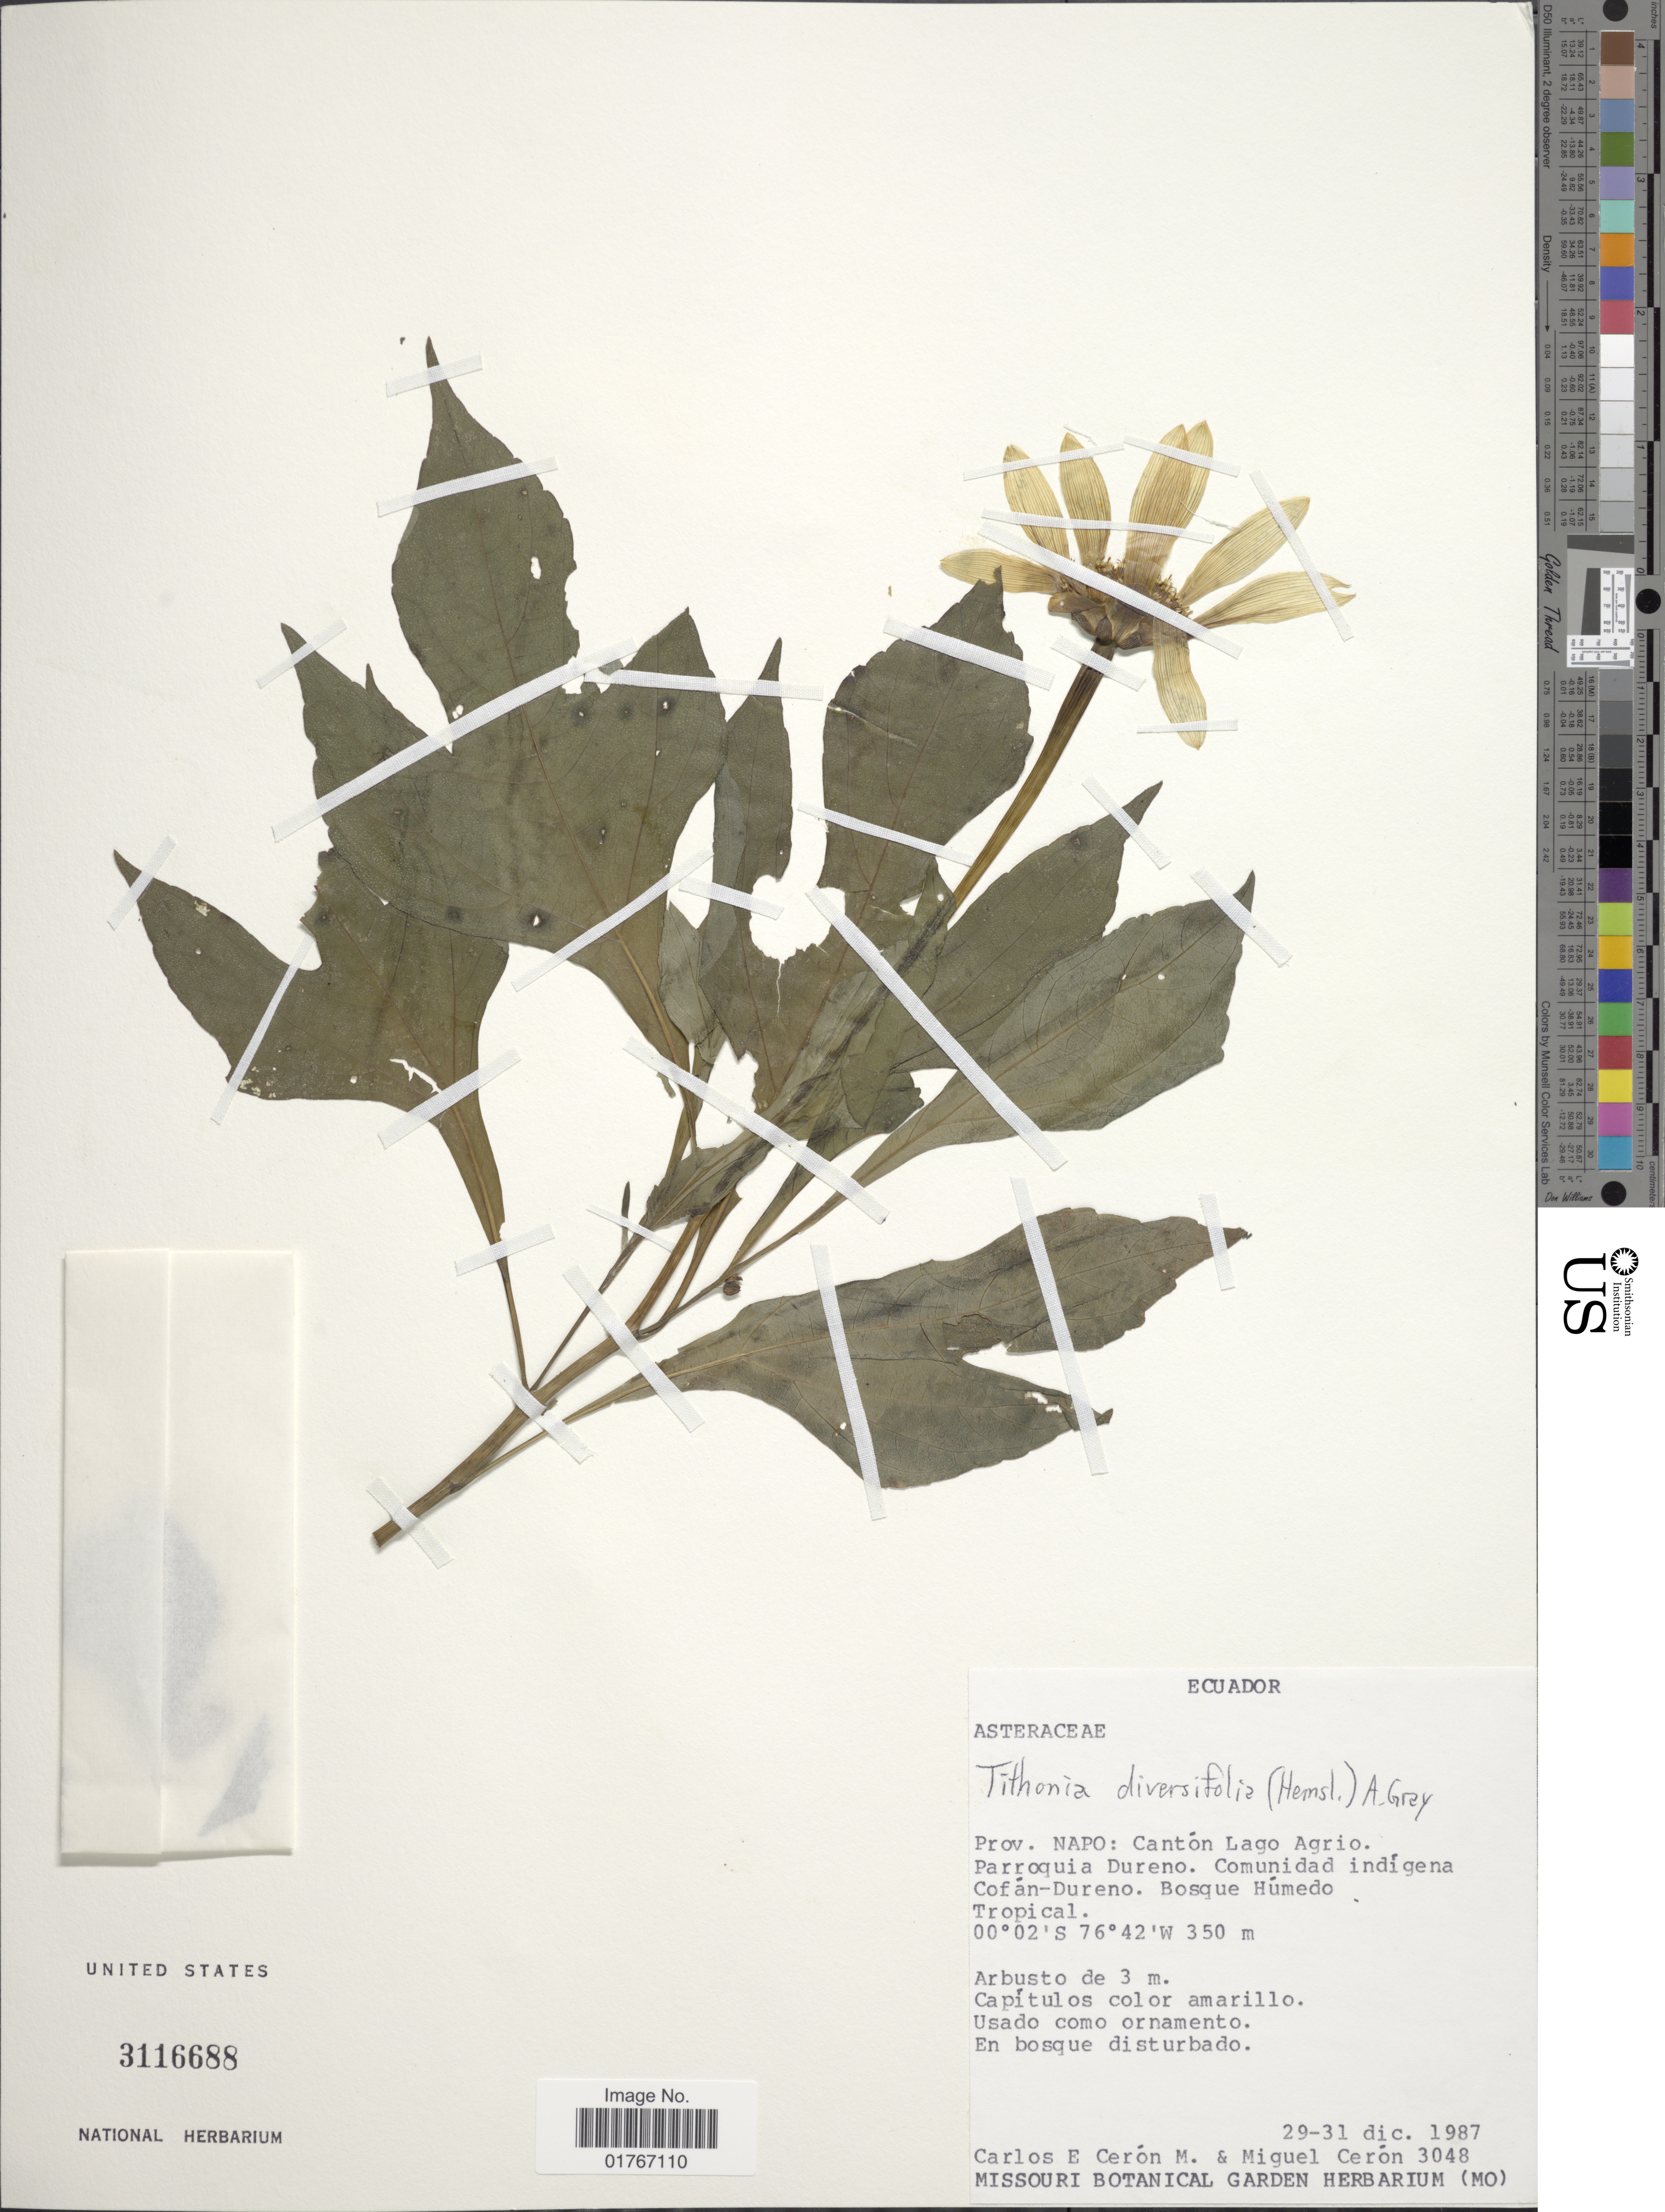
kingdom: Plantae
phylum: Tracheophyta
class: Magnoliopsida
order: Asterales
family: Asteraceae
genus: Tithonia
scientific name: Tithonia diversifolia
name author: (Hemsl.) A. Gray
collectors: C. E. Cerón M. & M. Ceron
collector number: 3048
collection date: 1987-12-29/1987-12-31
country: Ecuador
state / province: Napo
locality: Cantón Lago Agrio. Parroquia Dureno. Comunidad indígena Cofán-Dureno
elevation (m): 350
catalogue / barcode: US 3116688